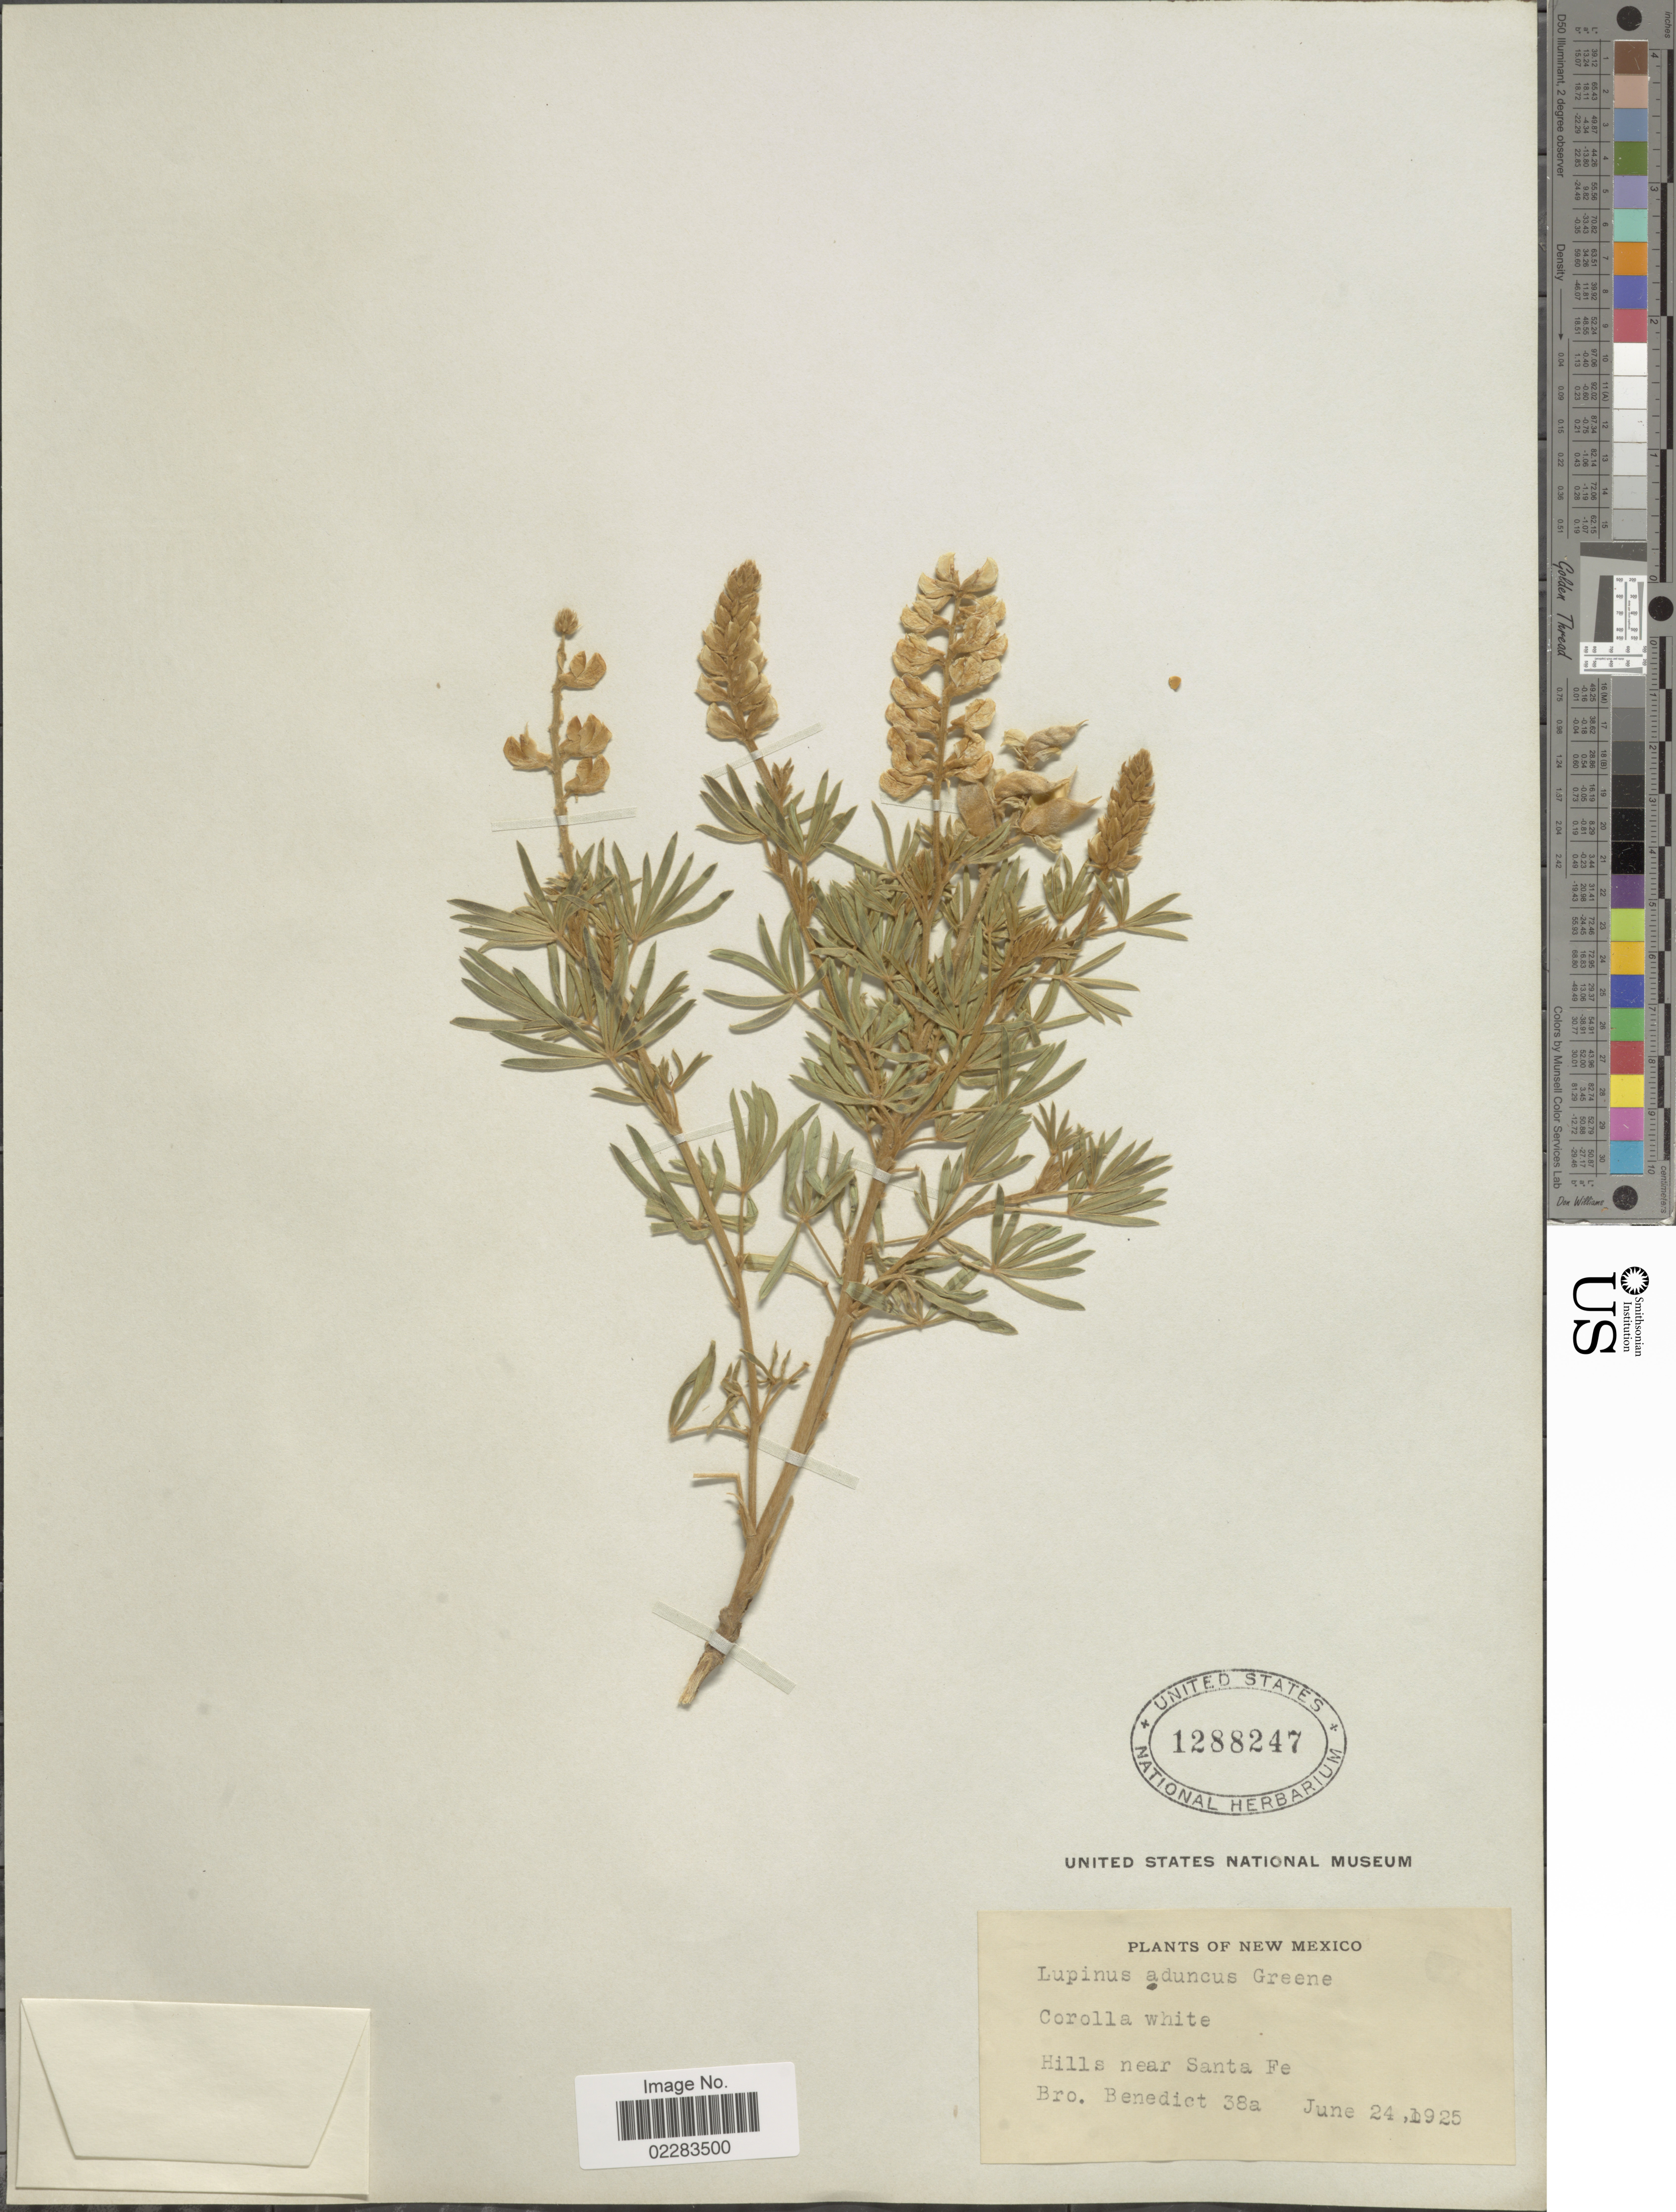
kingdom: Plantae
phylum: Tracheophyta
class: Magnoliopsida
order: Fabales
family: Fabaceae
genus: Lupinus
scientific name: Lupinus aduncus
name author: Greene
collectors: Bro. Benedict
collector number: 38a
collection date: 1925-06-24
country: United States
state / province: New Mexico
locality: Hills near Santa Fe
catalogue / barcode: US 1288247